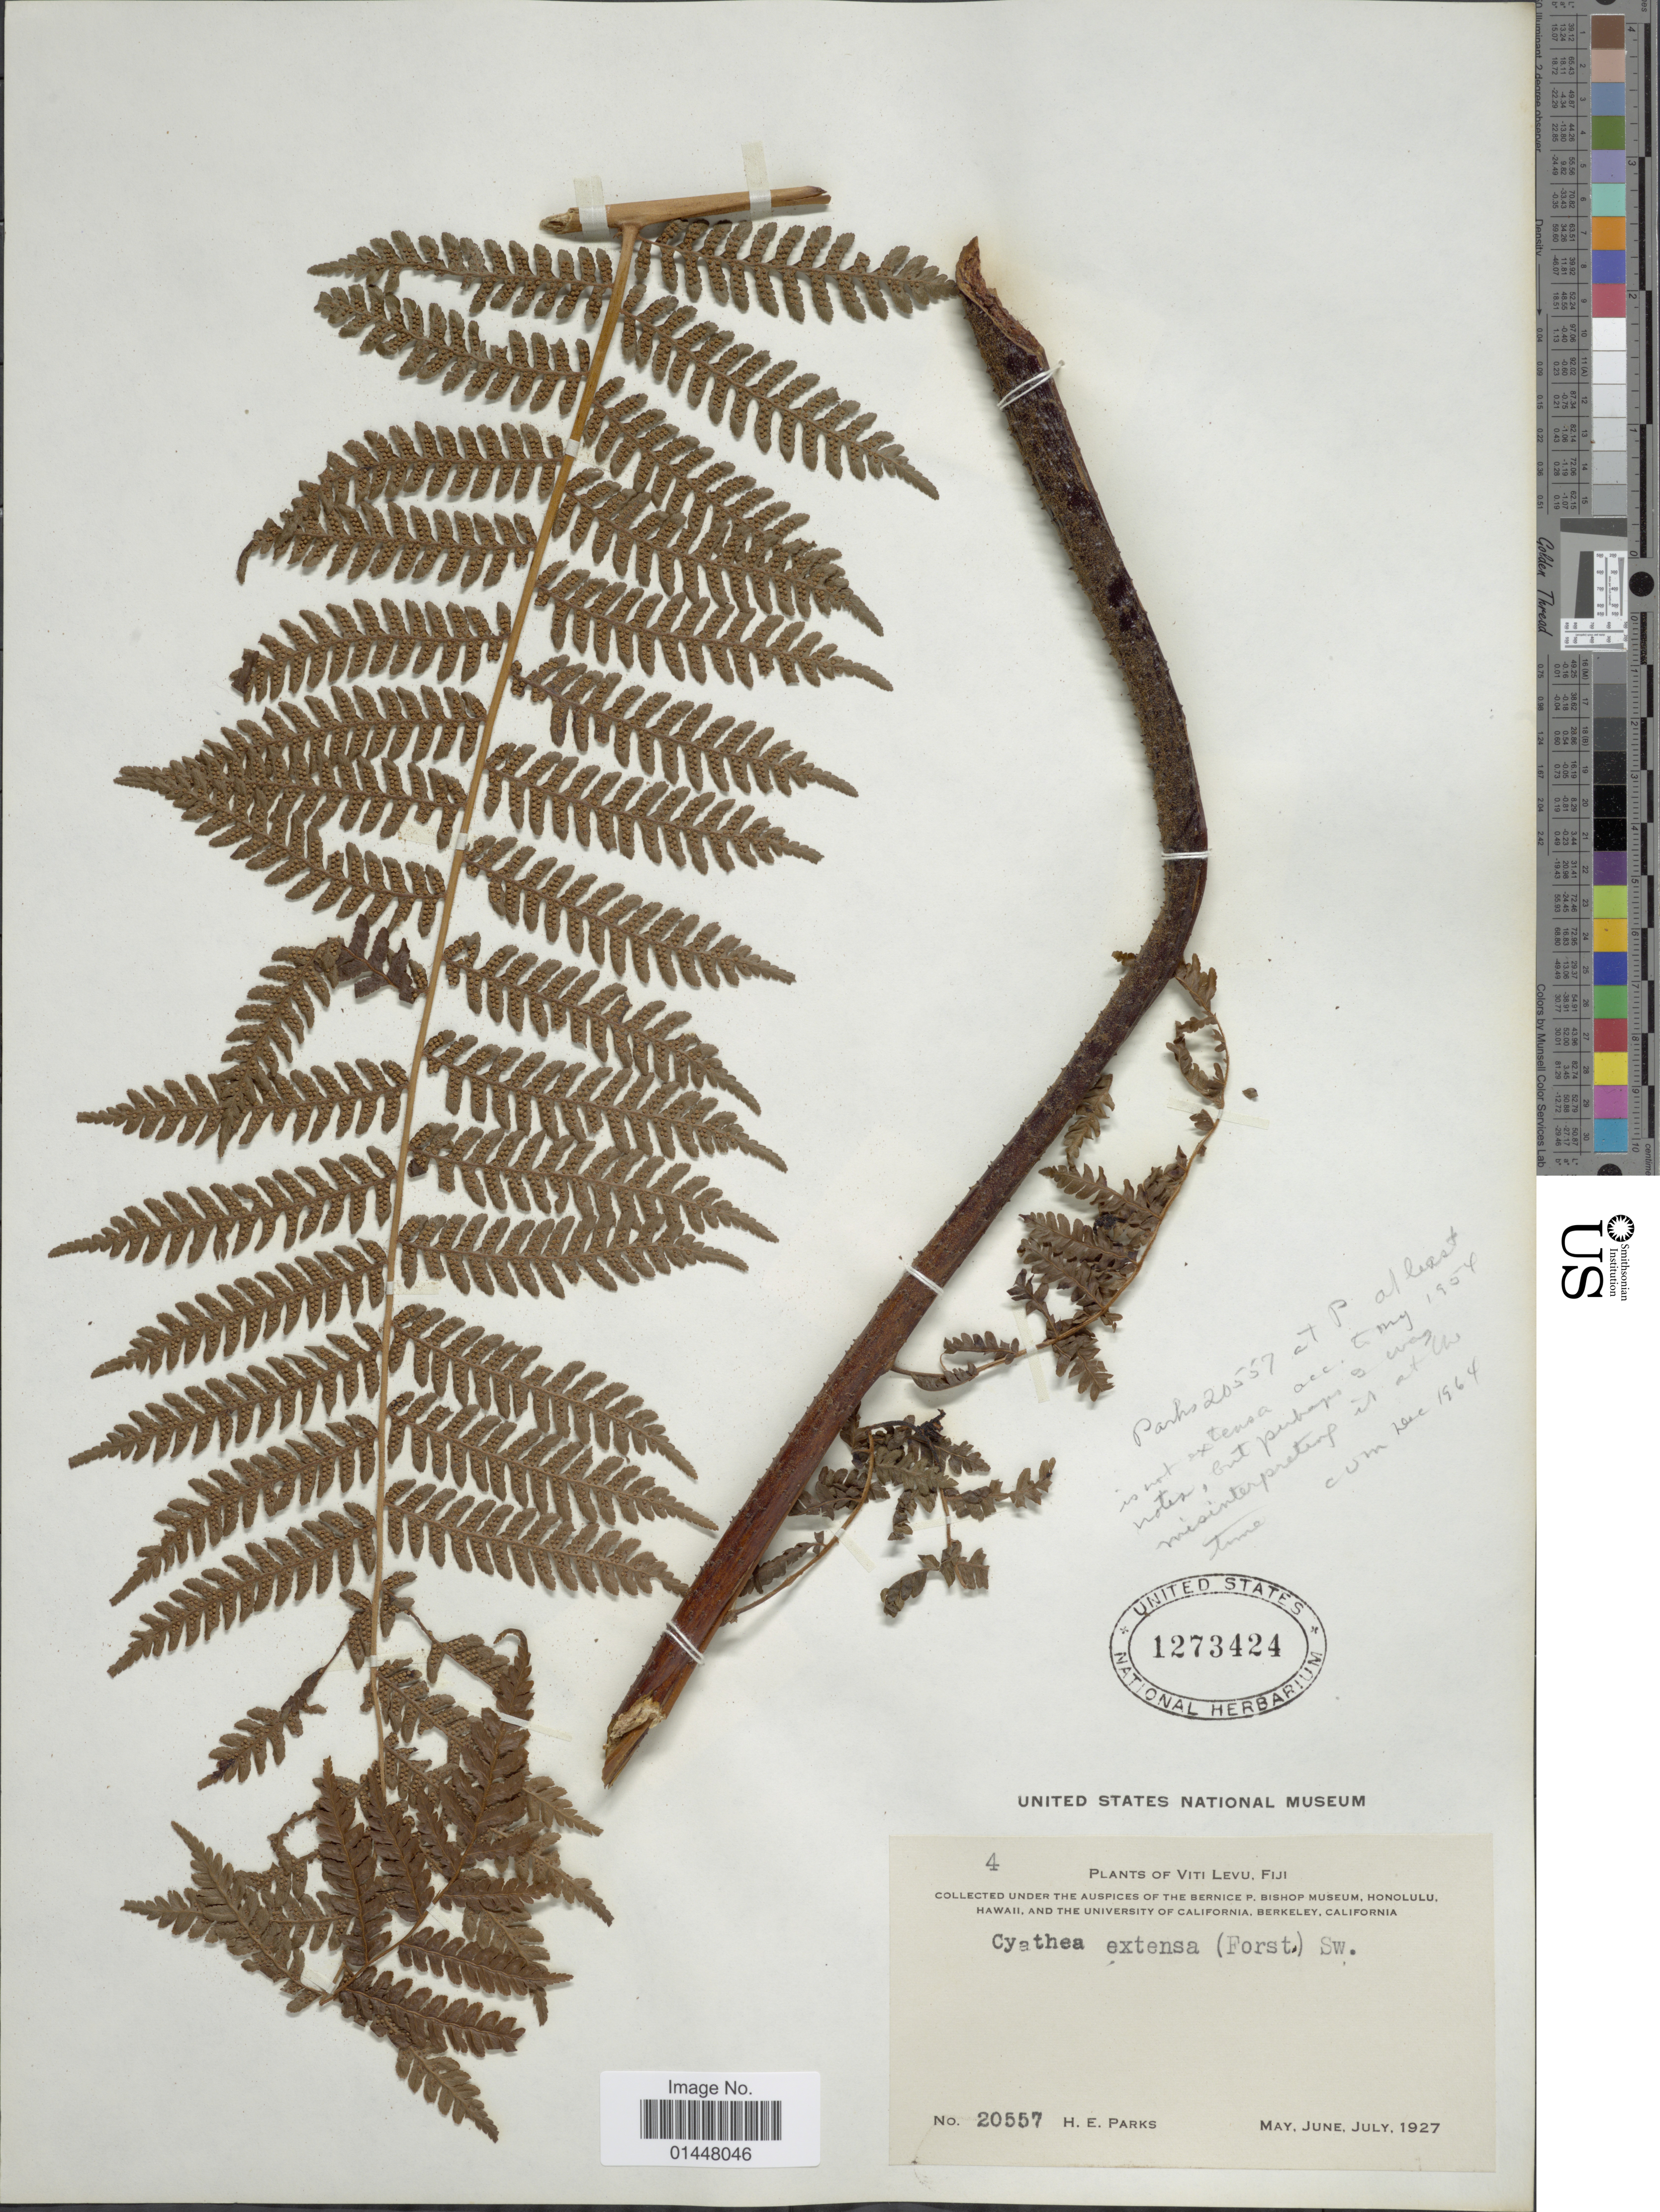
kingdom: Plantae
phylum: Tracheophyta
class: Polypodiopsida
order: Cyatheales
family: Cyatheaceae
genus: Sphaeropteris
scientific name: Sphaeropteris medullaris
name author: (G. Forst.) Bernh.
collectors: H. E. Parks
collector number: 20557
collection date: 1927-05/1927-07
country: Fiji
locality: Viti Levu, Fiji.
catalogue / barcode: US 1273424